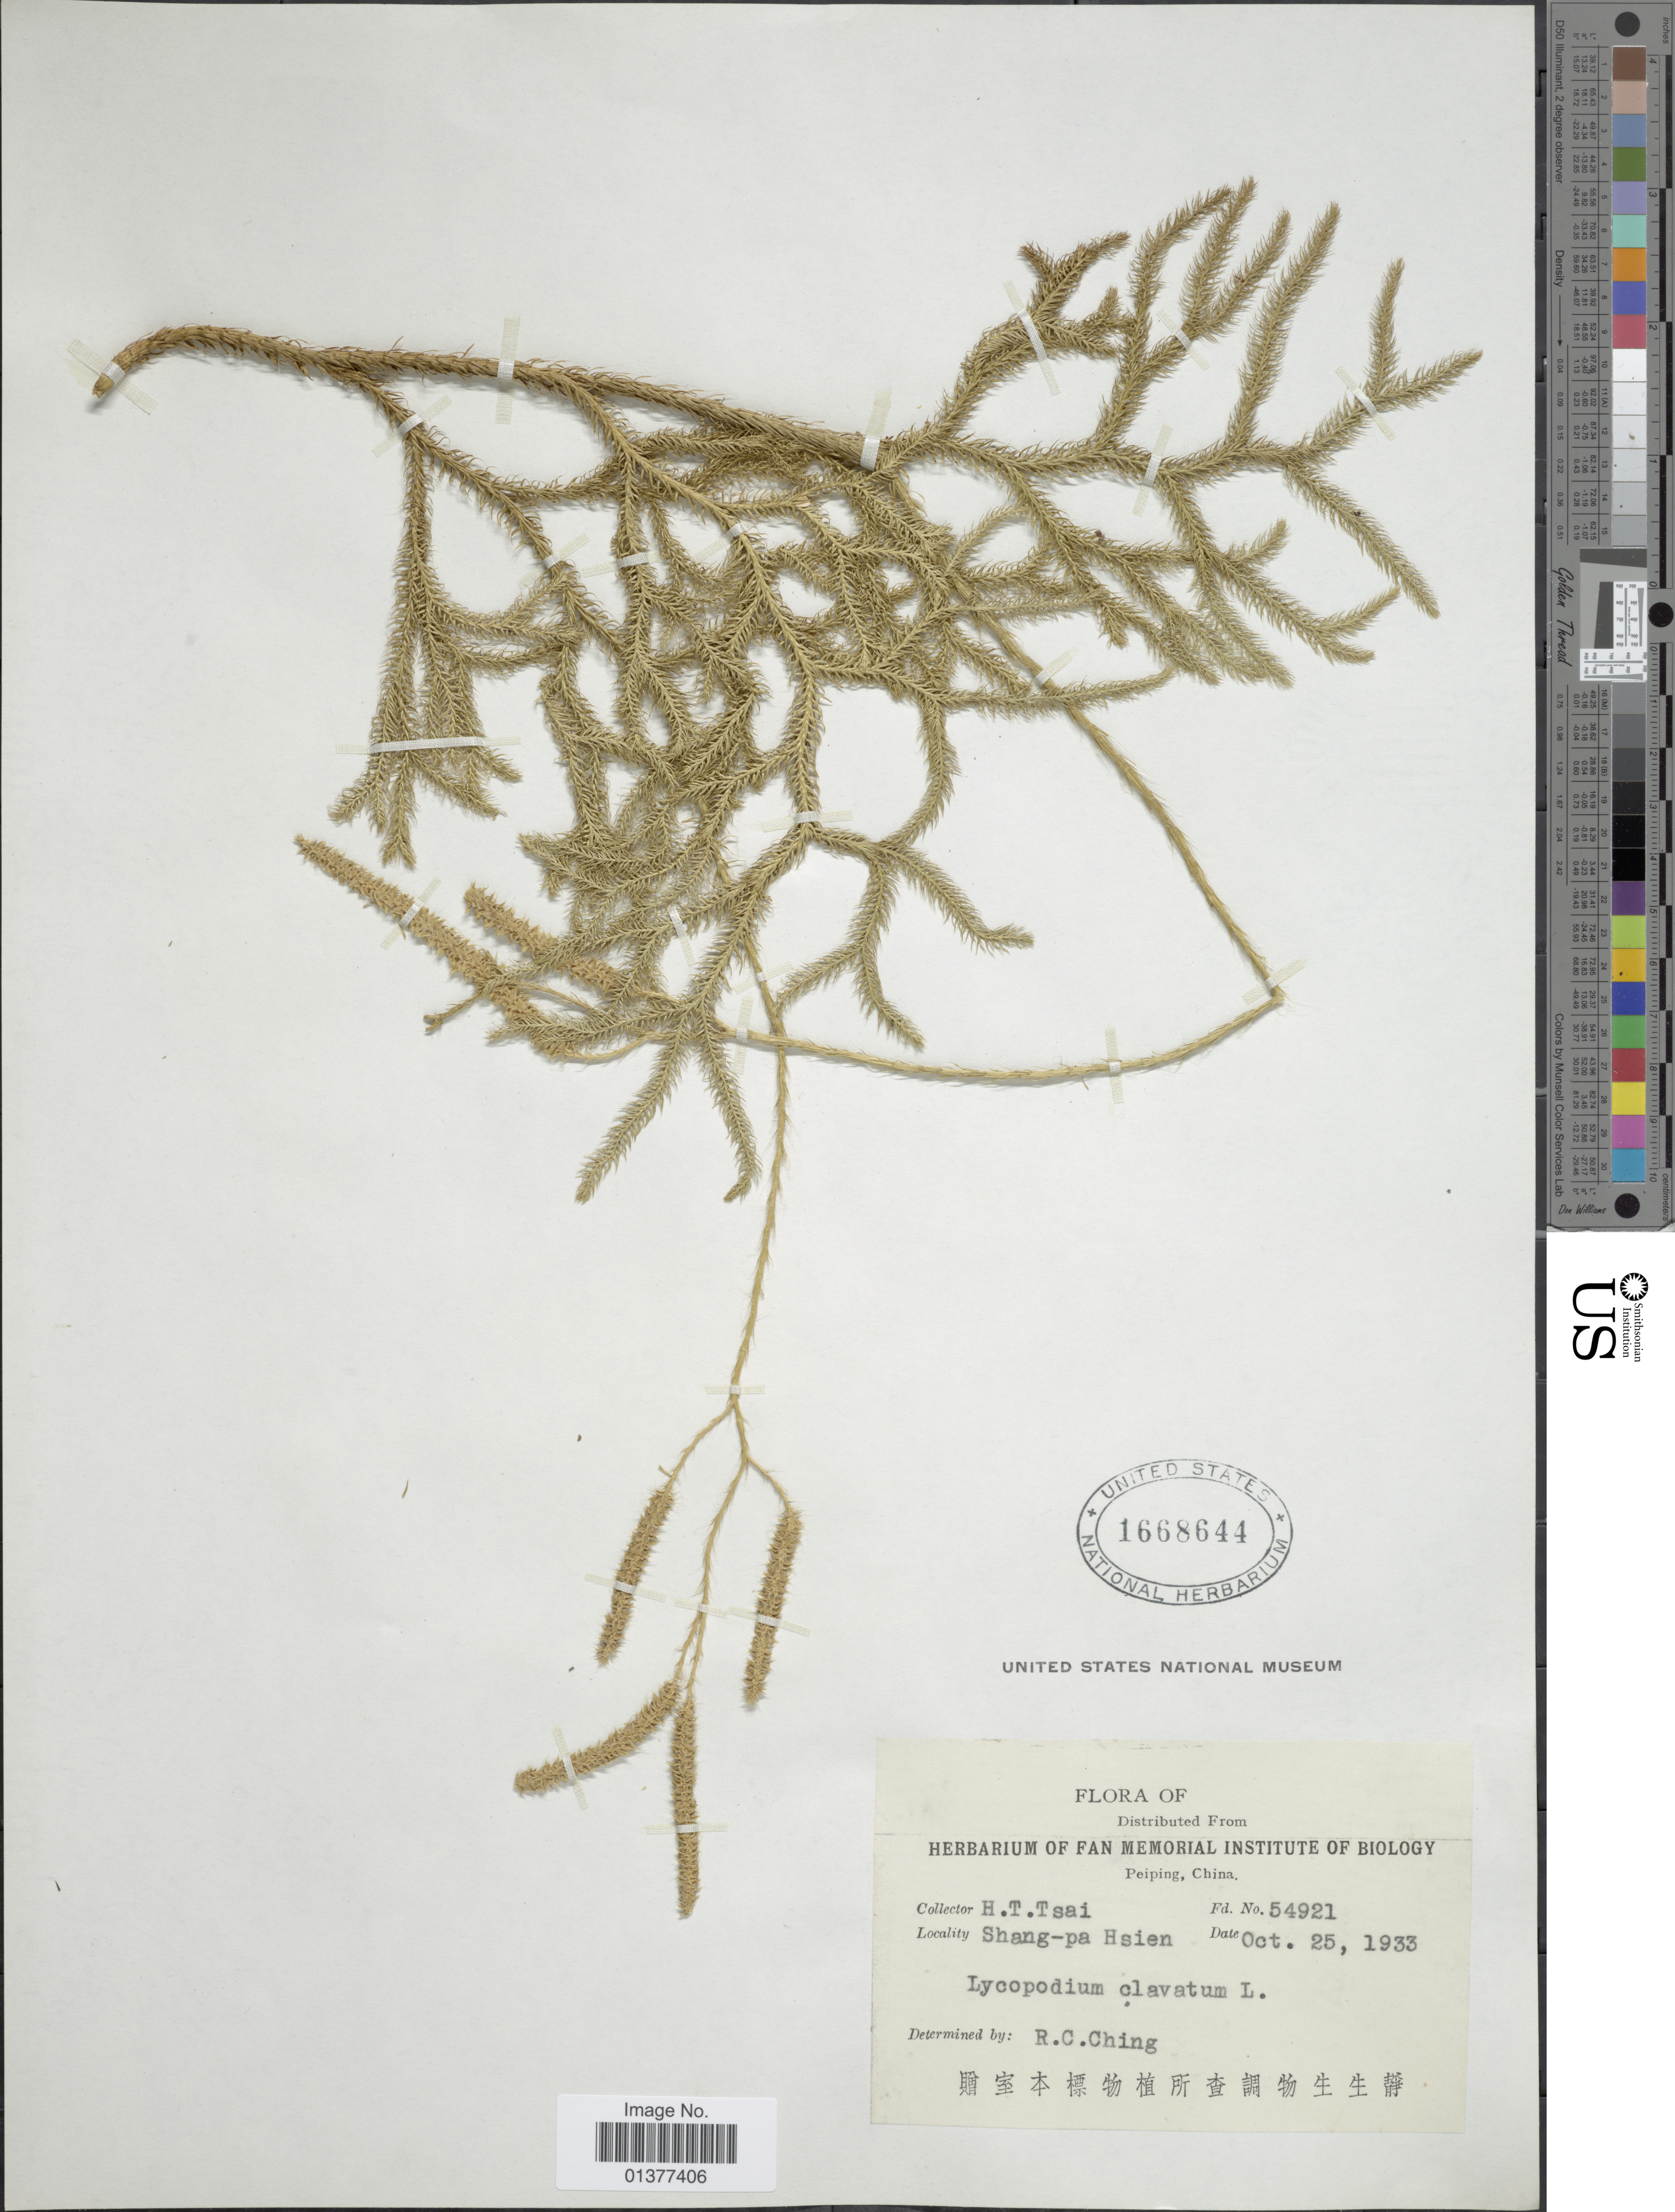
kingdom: Plantae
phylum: Tracheophyta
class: Lycopodiopsida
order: Lycopodiales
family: Lycopodiaceae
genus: Lycopodium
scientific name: Lycopodium clavatum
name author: L.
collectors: H. Tsai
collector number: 54921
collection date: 1933-10-25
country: China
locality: Shan-pa Hsien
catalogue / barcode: US 1668644